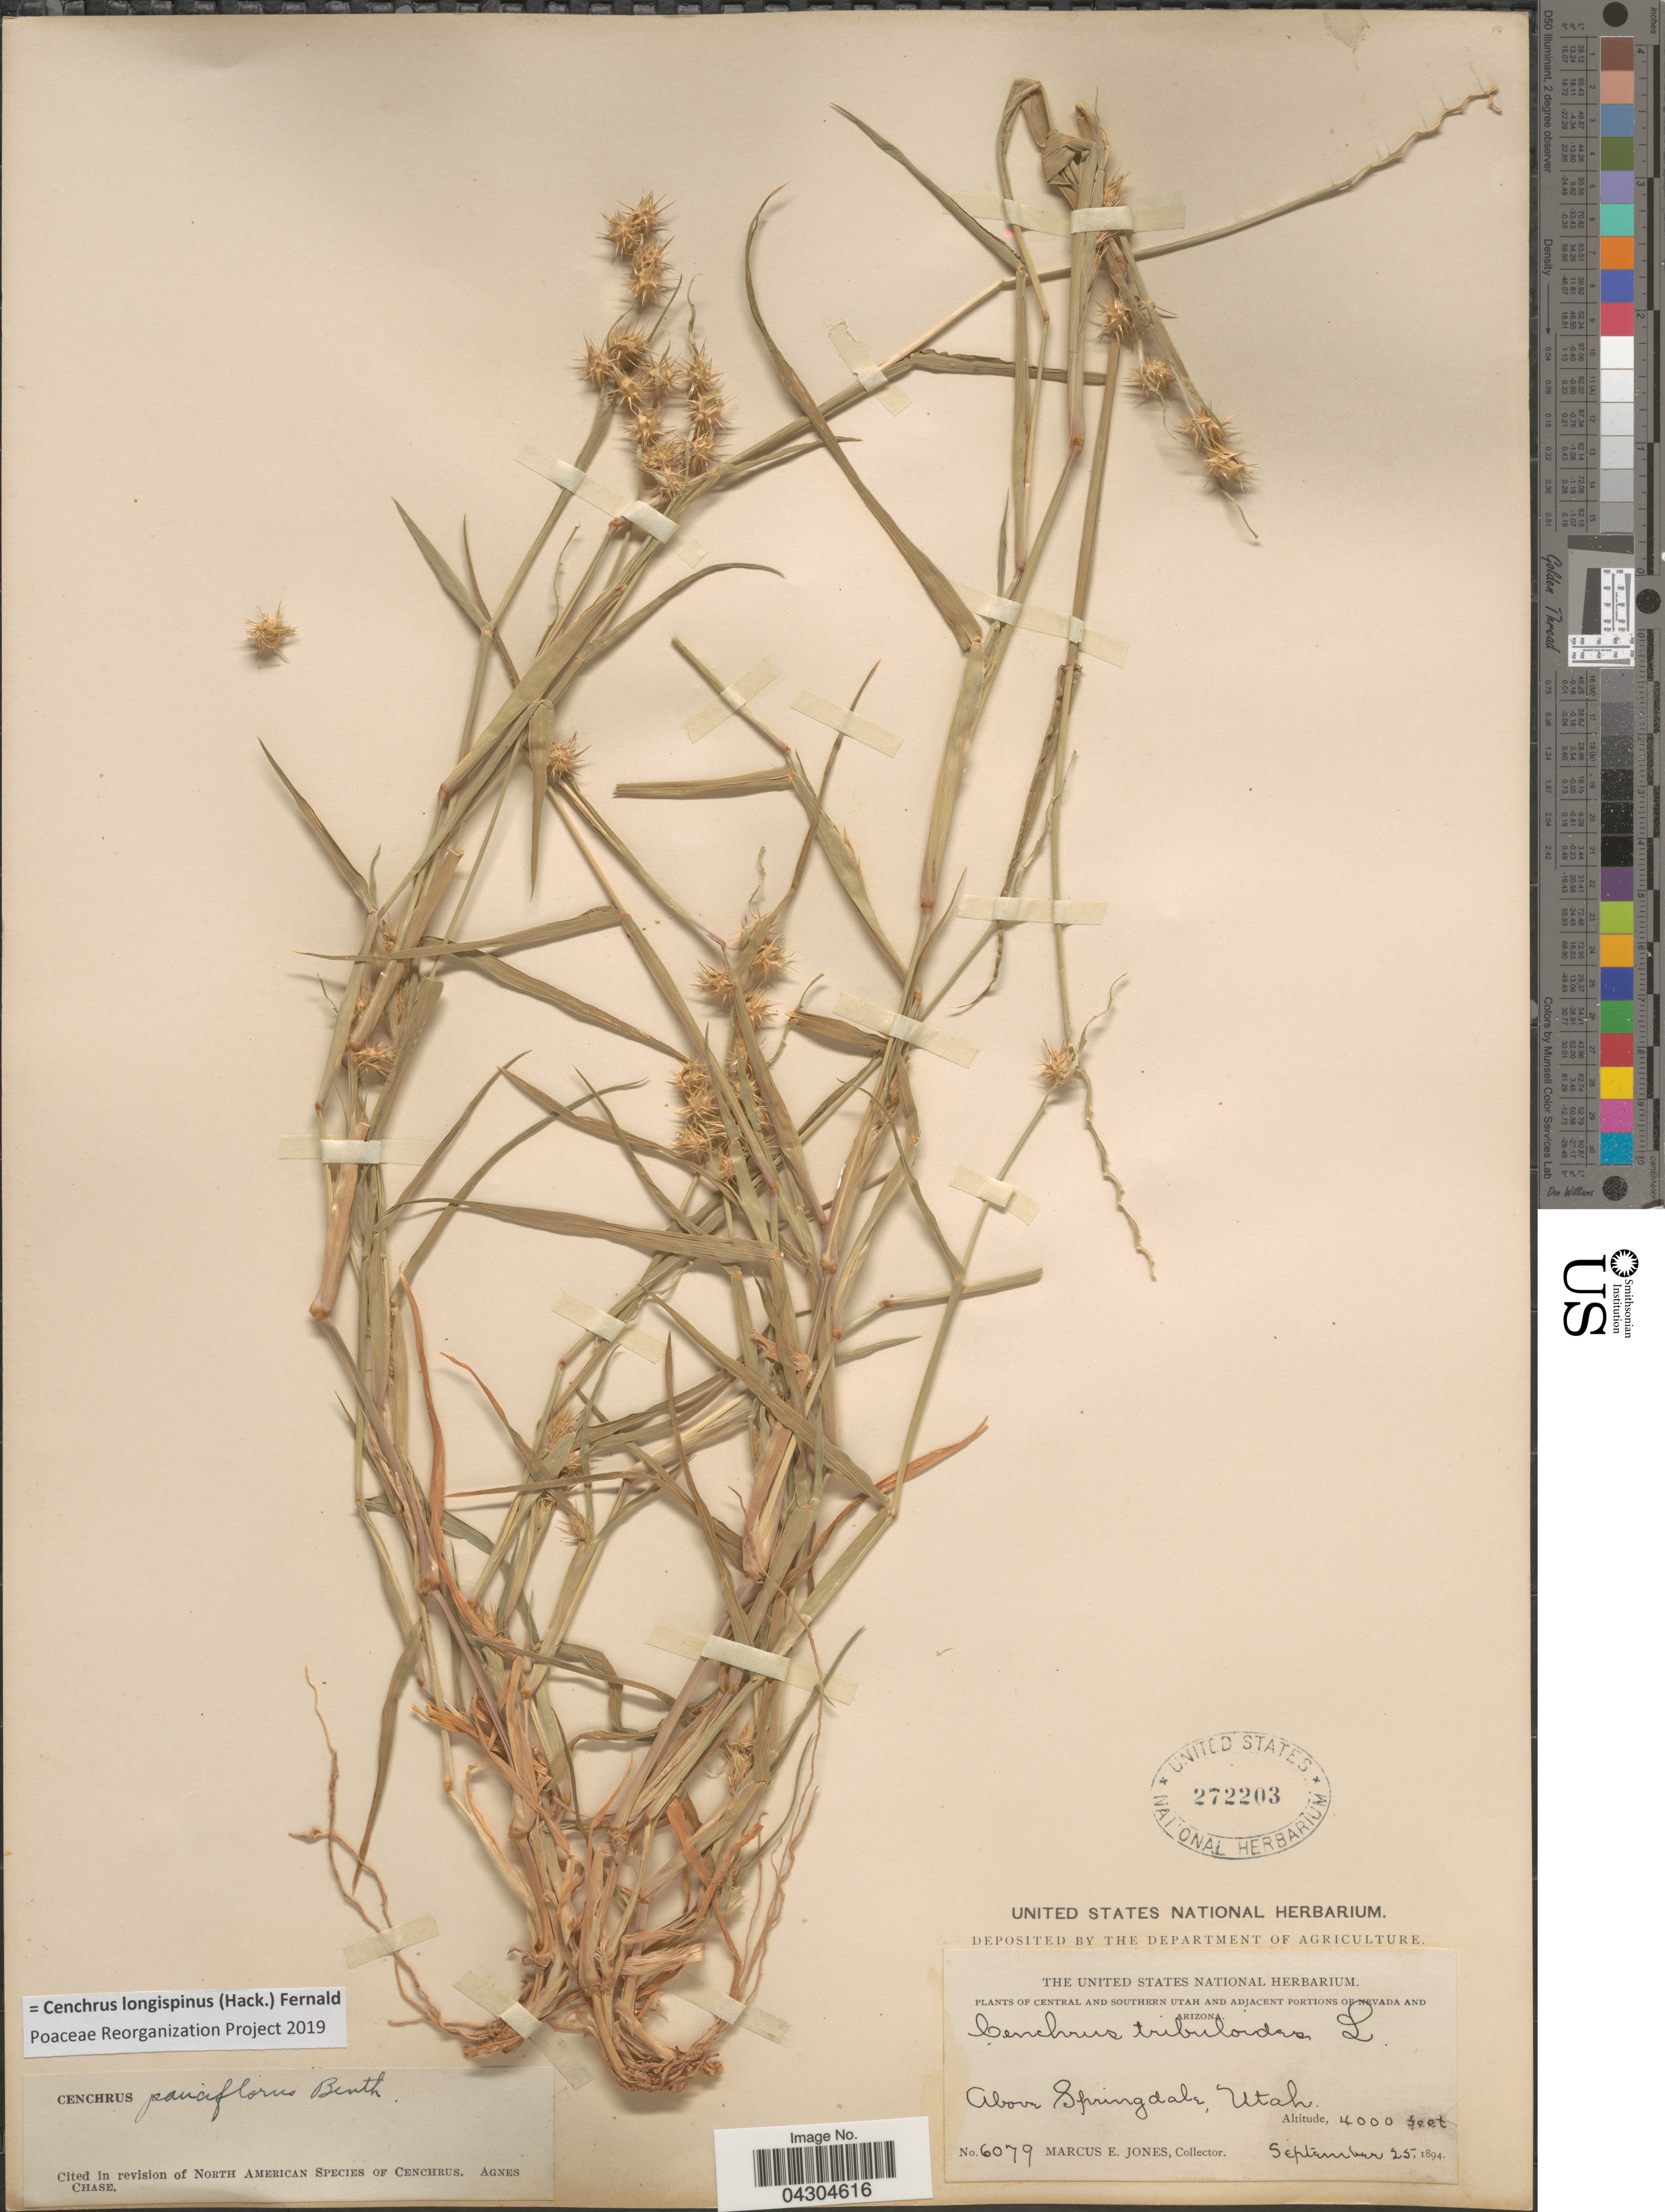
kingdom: Plantae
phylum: Tracheophyta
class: Liliopsida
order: Poales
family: Poaceae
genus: Cenchrus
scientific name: Cenchrus longispinus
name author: (Hack.) Fernald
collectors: M. E. Jones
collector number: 6079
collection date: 1894-09-25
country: United States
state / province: Utah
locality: Central And Southern Utah. Above Springdale.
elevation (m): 1219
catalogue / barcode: US 272203